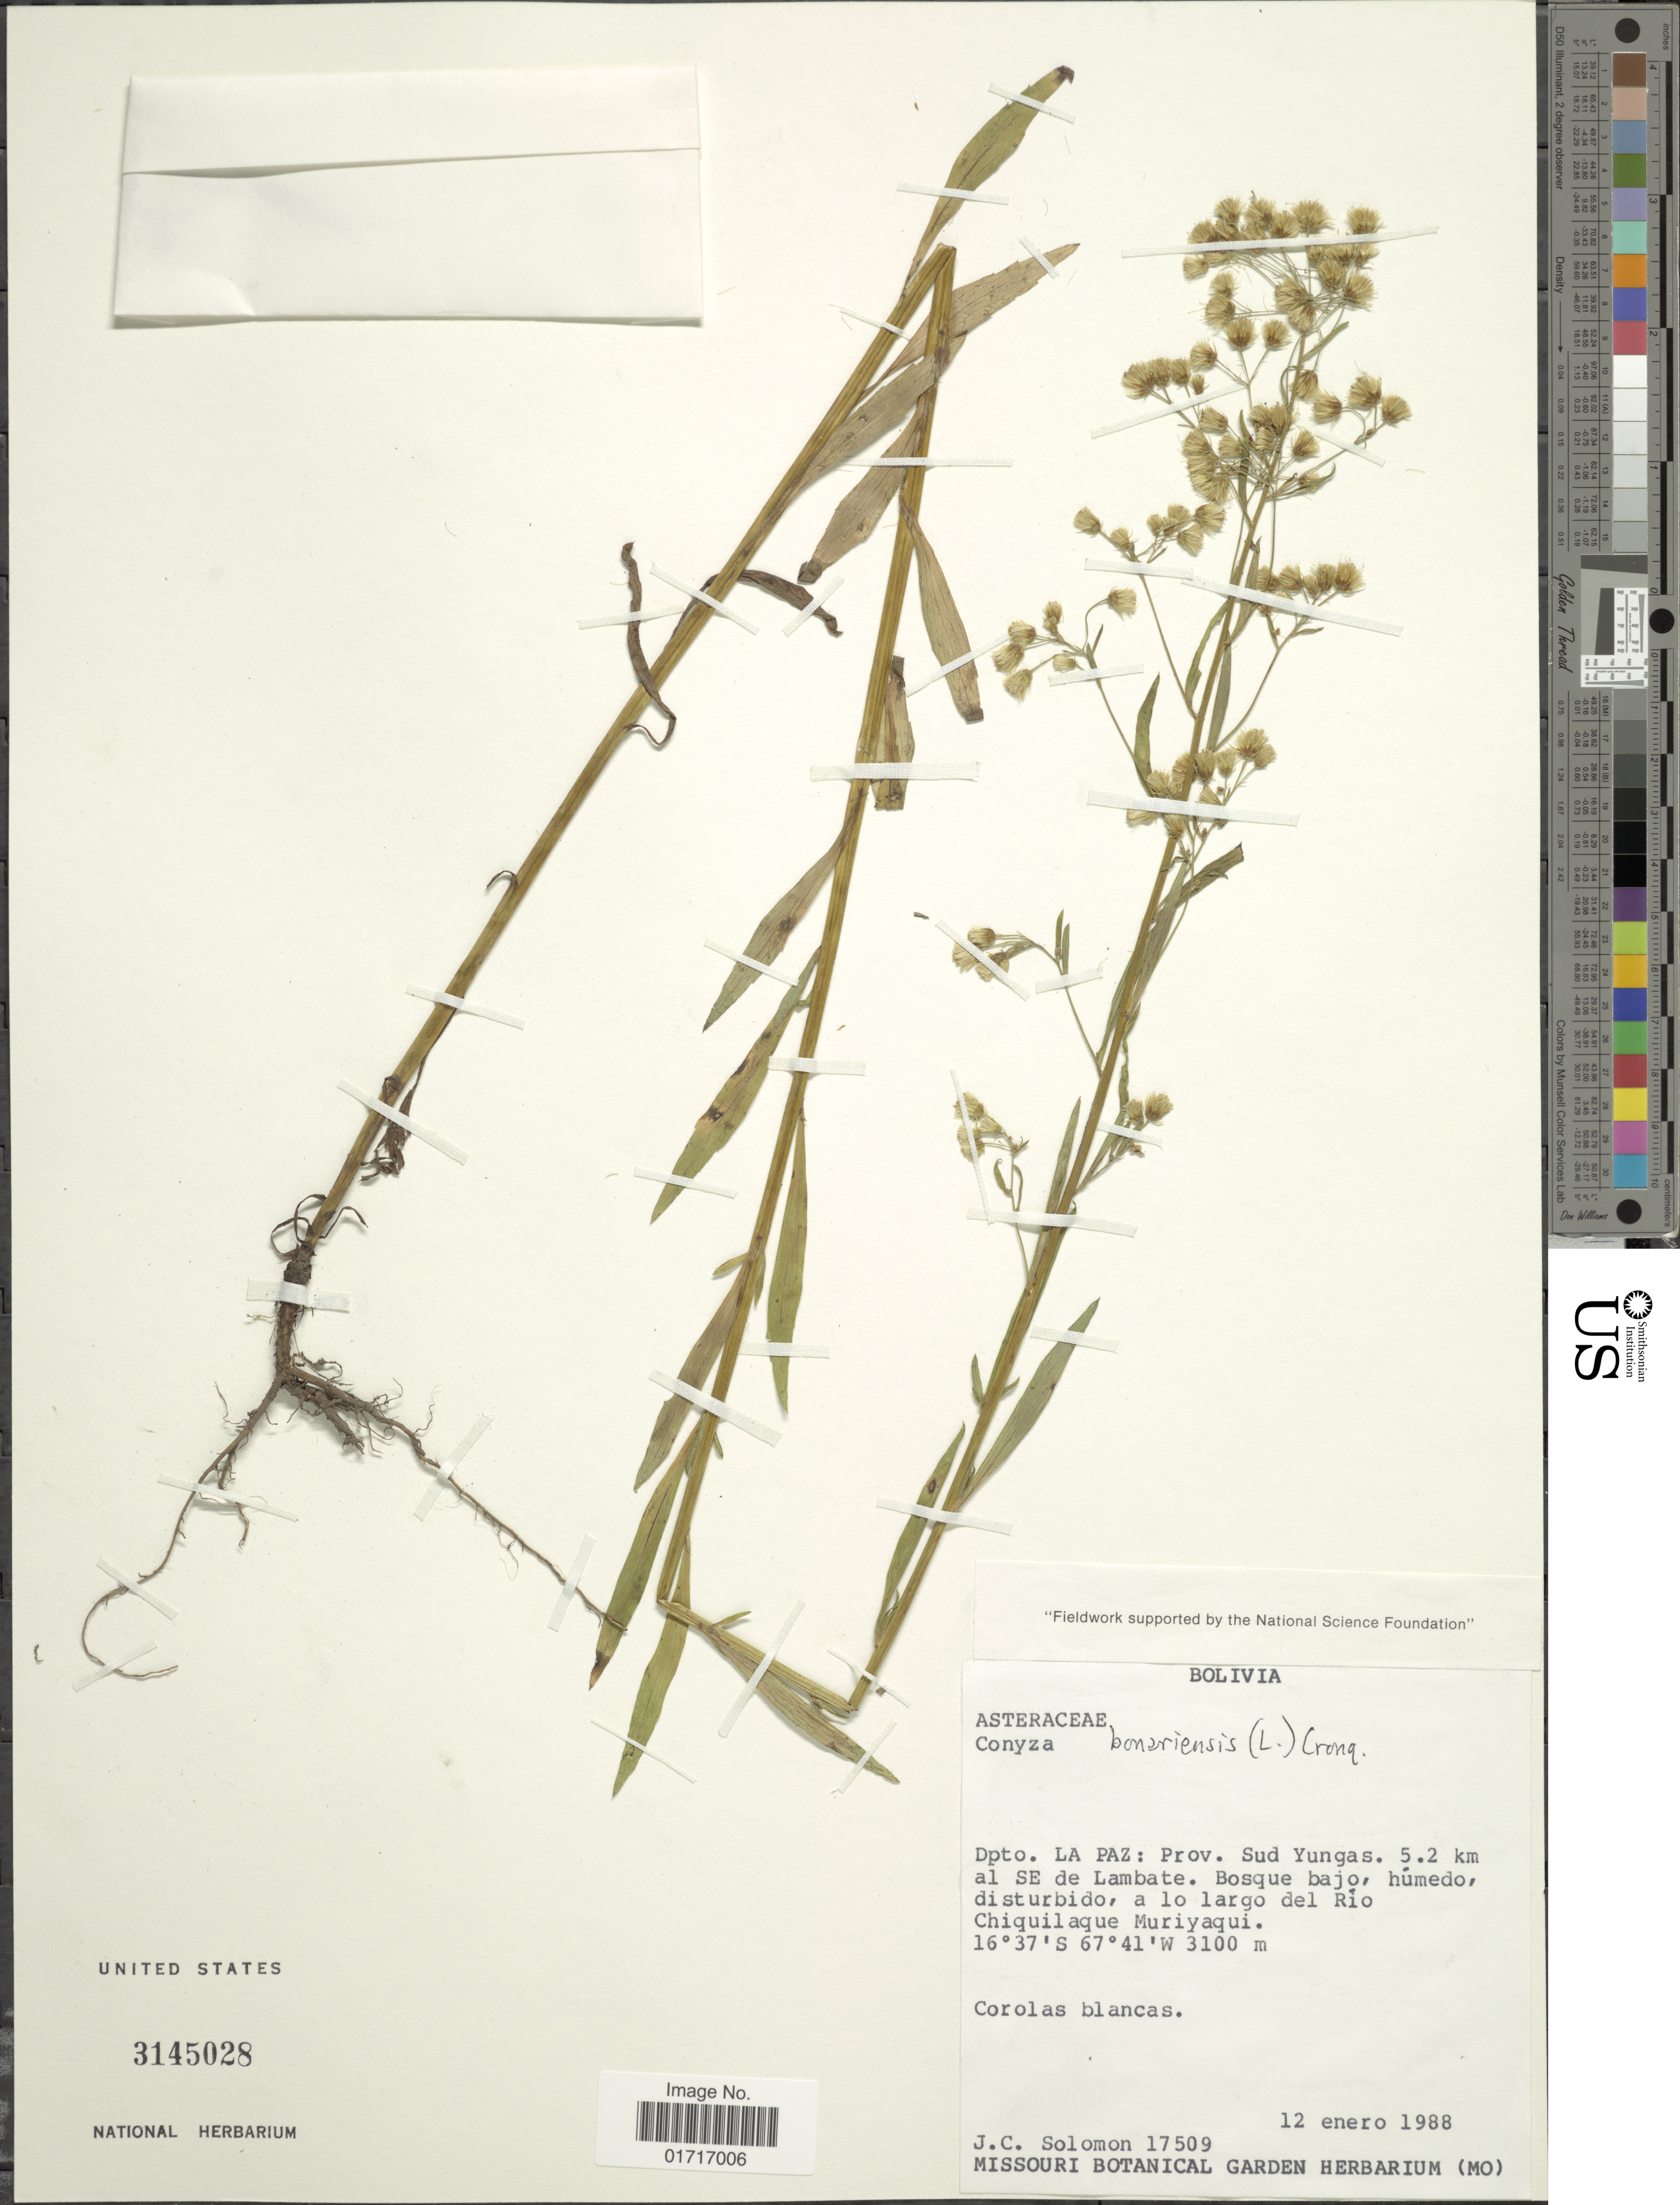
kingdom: Plantae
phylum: Tracheophyta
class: Magnoliopsida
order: Asterales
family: Asteraceae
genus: Conyza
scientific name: Conyza bonariensis var. leiotheca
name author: (S.F. Blake) Cuatrec.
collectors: J. C. Solomon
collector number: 17509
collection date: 1988-01-12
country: Bolivia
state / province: La Paz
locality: Dpto. La Paz: Prov. Sud Yungas. 5.2 km al SE de Lambate. Bosque bajo, humedo, disturbido, a lo largo del Rio Chiquilaque Muriyagqui.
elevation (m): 3100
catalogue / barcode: US 3145028